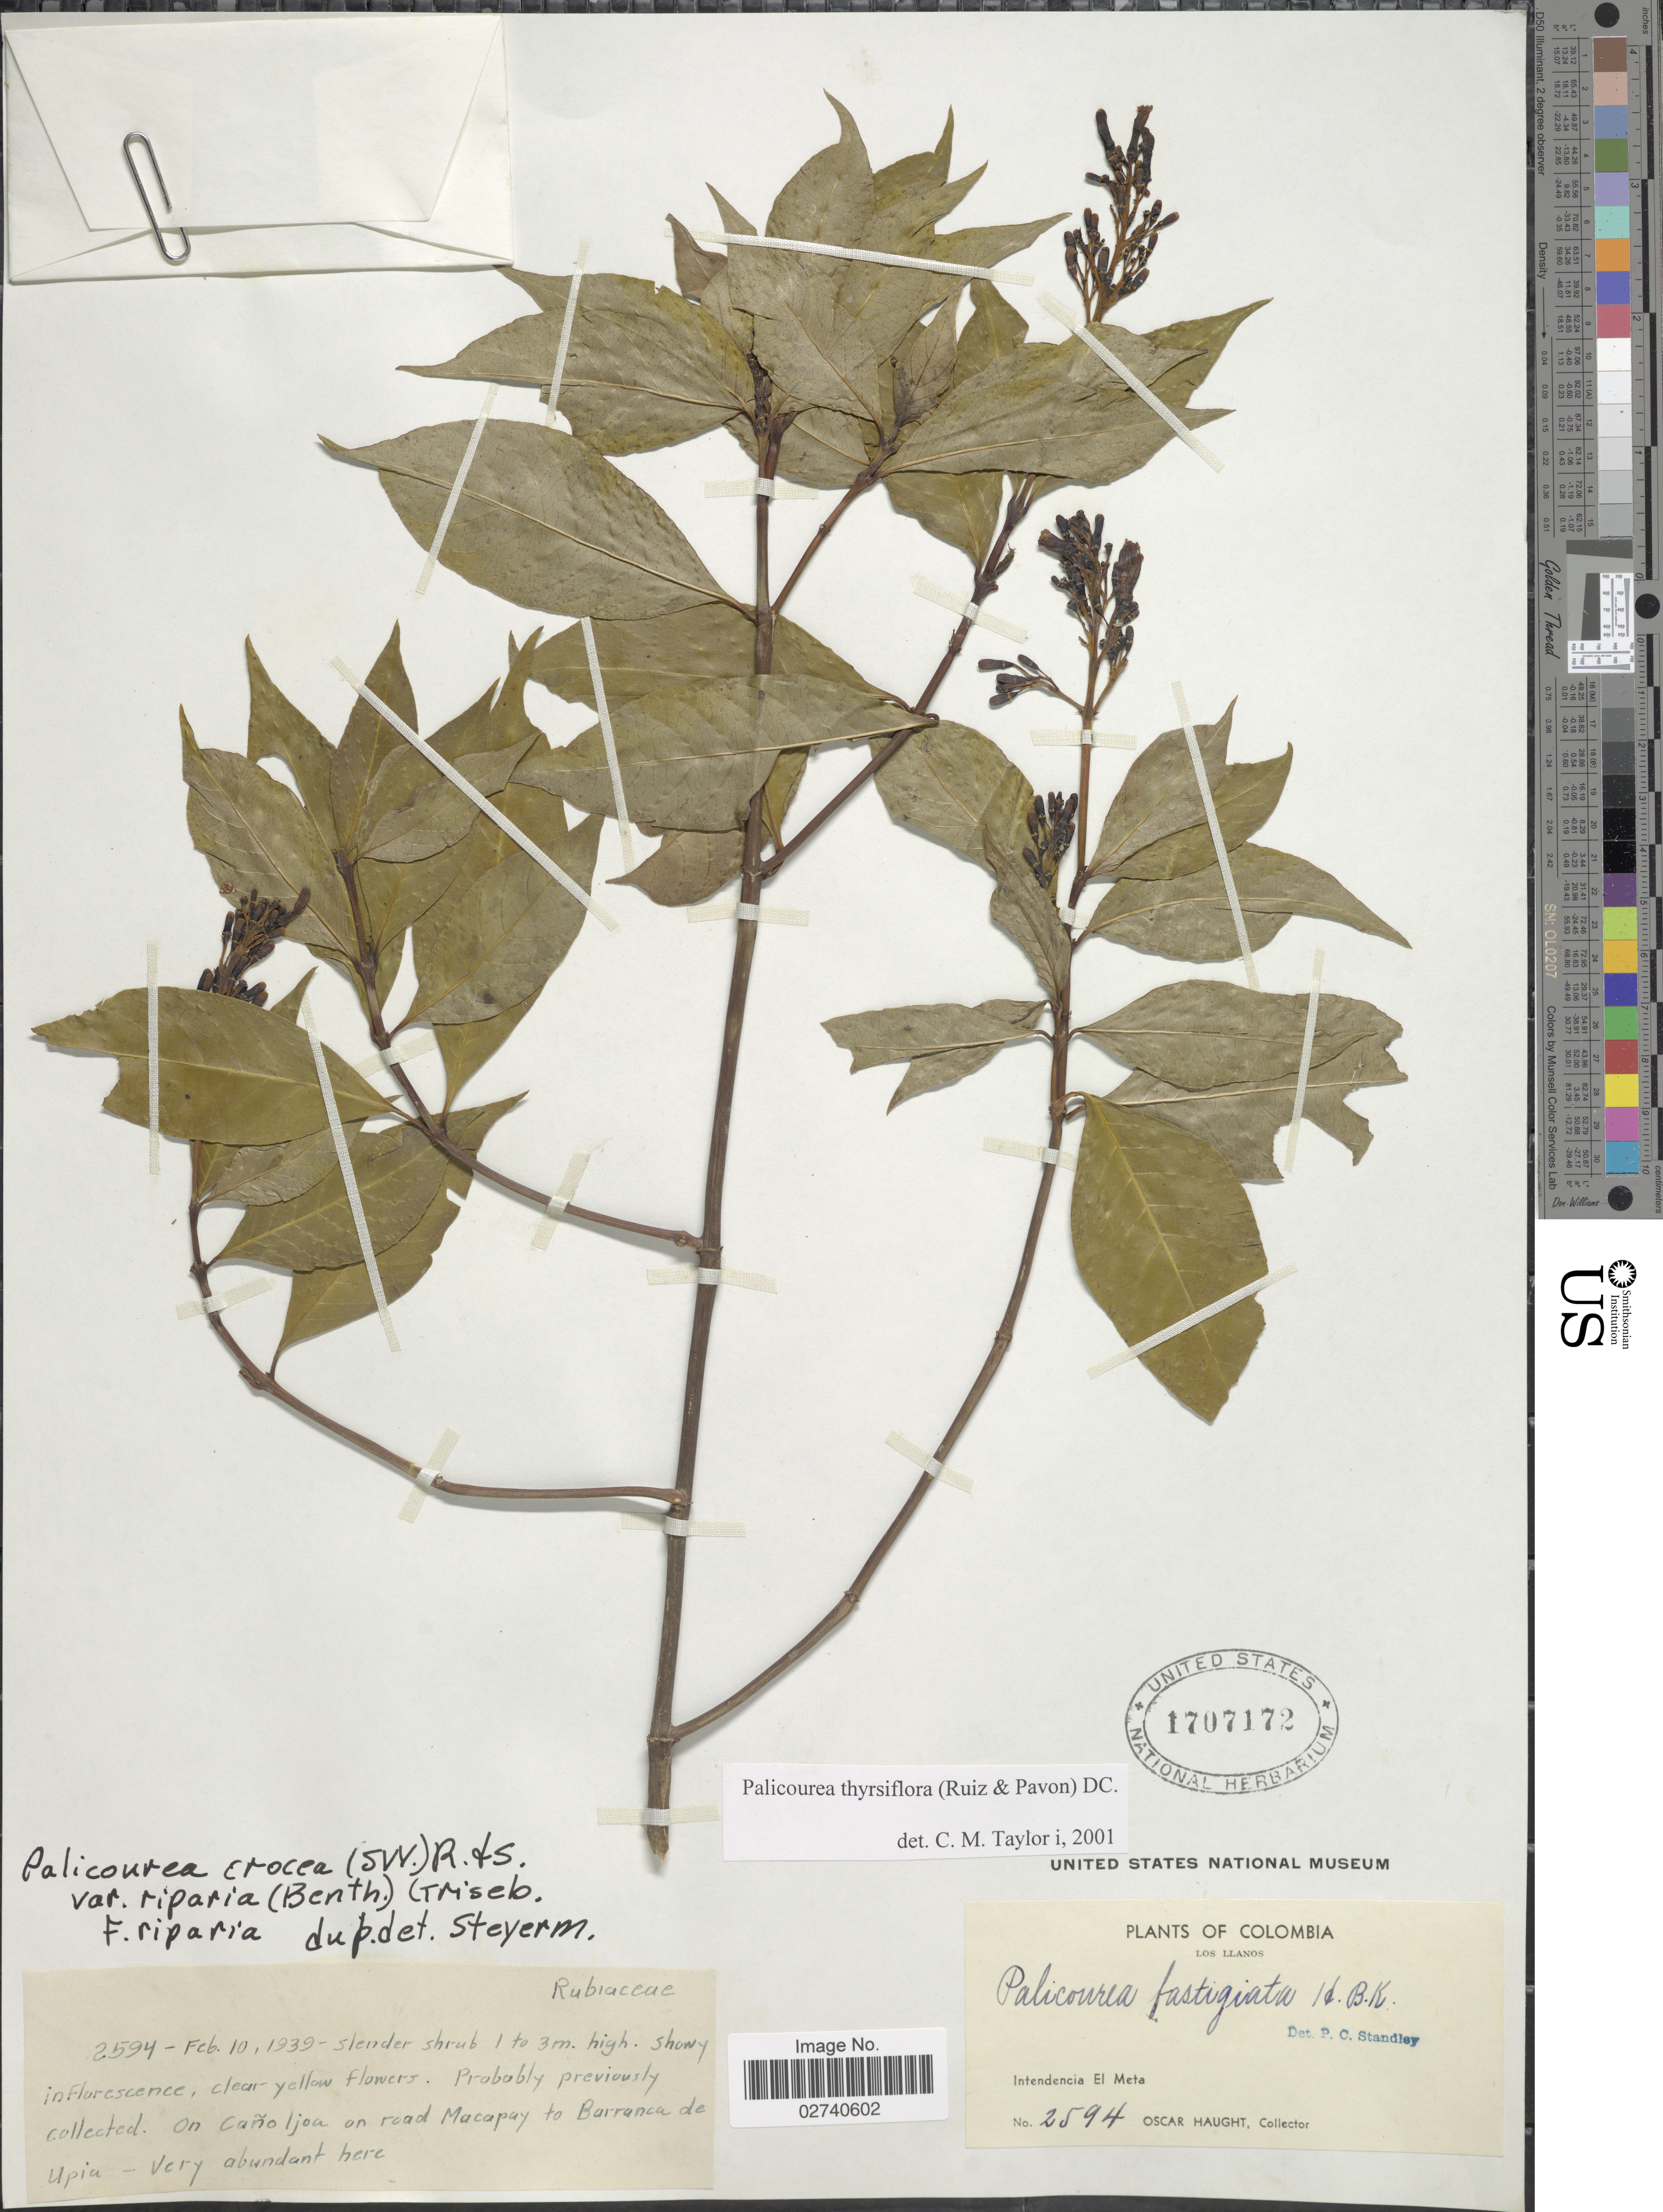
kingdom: Plantae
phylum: Tracheophyta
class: Magnoliopsida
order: Gentianales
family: Rubiaceae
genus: Palicourea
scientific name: Palicourea thyrsiflora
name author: (Ruiz & Pav.) DC.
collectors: O. L. Haught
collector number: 2594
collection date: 1939-02-10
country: Colombia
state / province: Meta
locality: Los Llanos. Intendencia El Meta. On Canoljoa on road Macapay to Barranca de Upia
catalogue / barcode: US 1707172